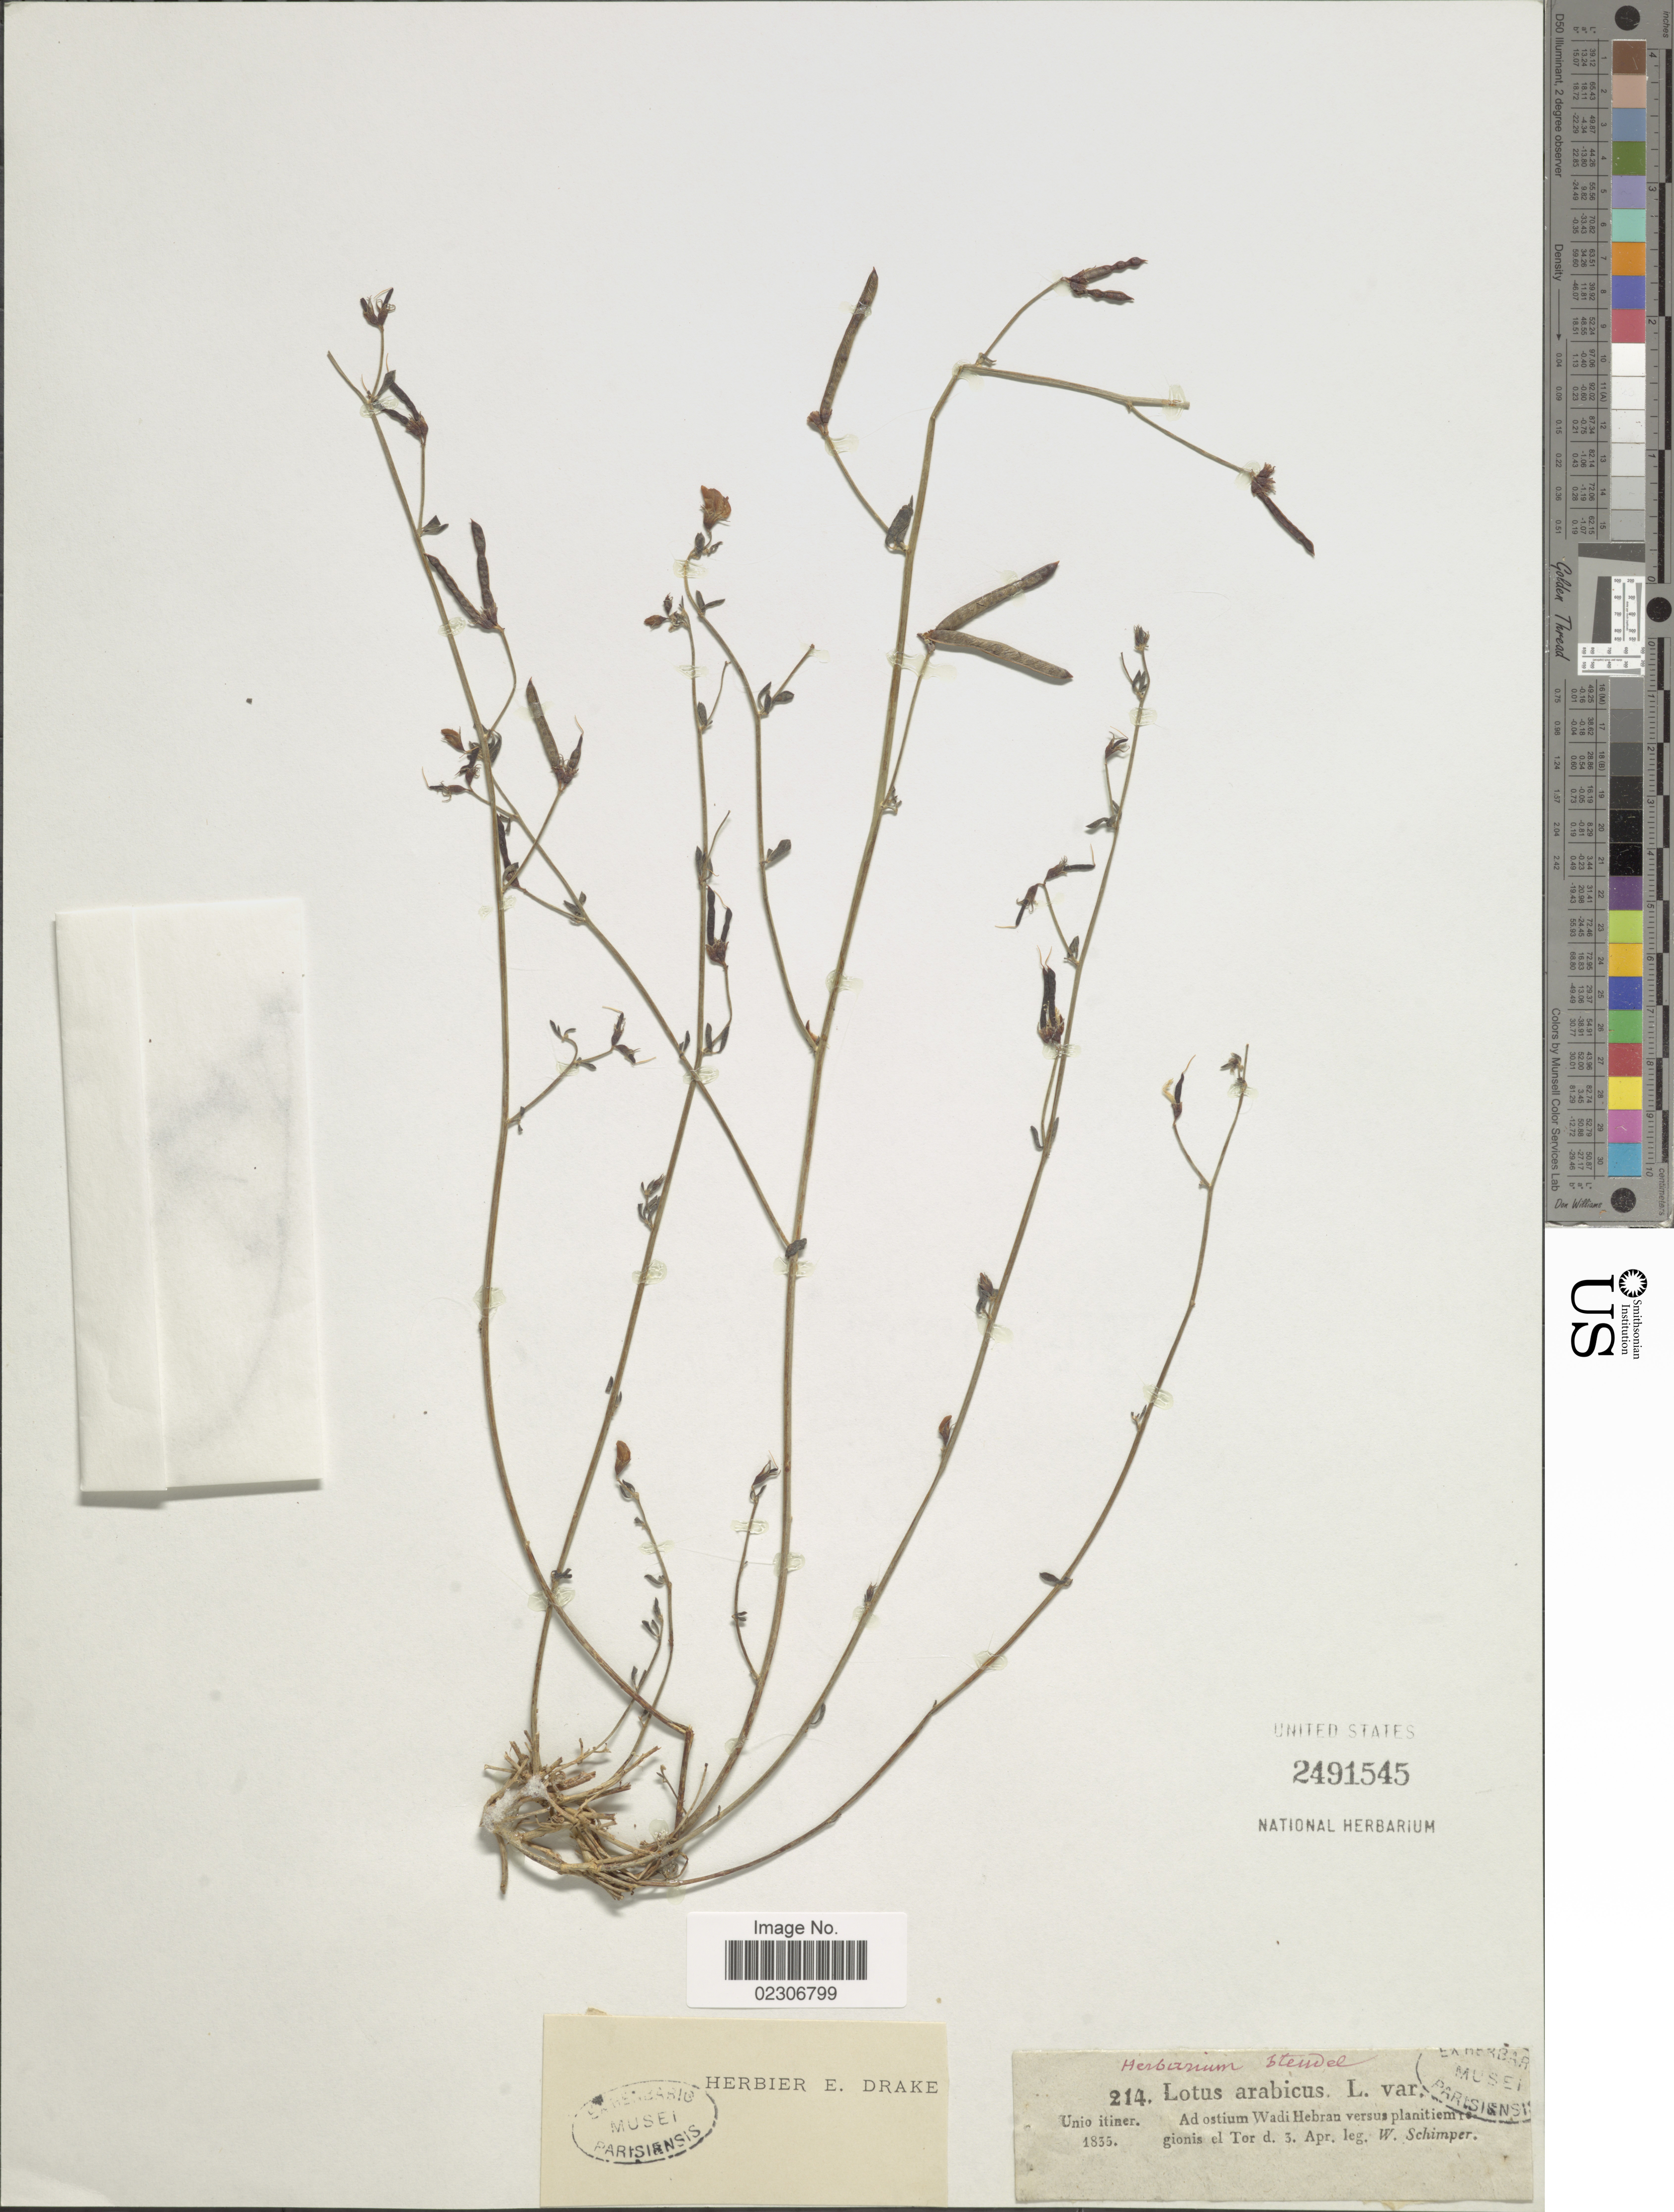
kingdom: Plantae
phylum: Tracheophyta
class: Magnoliopsida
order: Fabales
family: Fabaceae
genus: Lotus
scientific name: Lotus arabicus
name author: L.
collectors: W. Schimper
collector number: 214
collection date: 1835-04-03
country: Egypt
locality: Ad ostium Wadi Hebran versus plantinem [illegible text]gionis el Tor. [Sinai]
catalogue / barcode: US 2491545